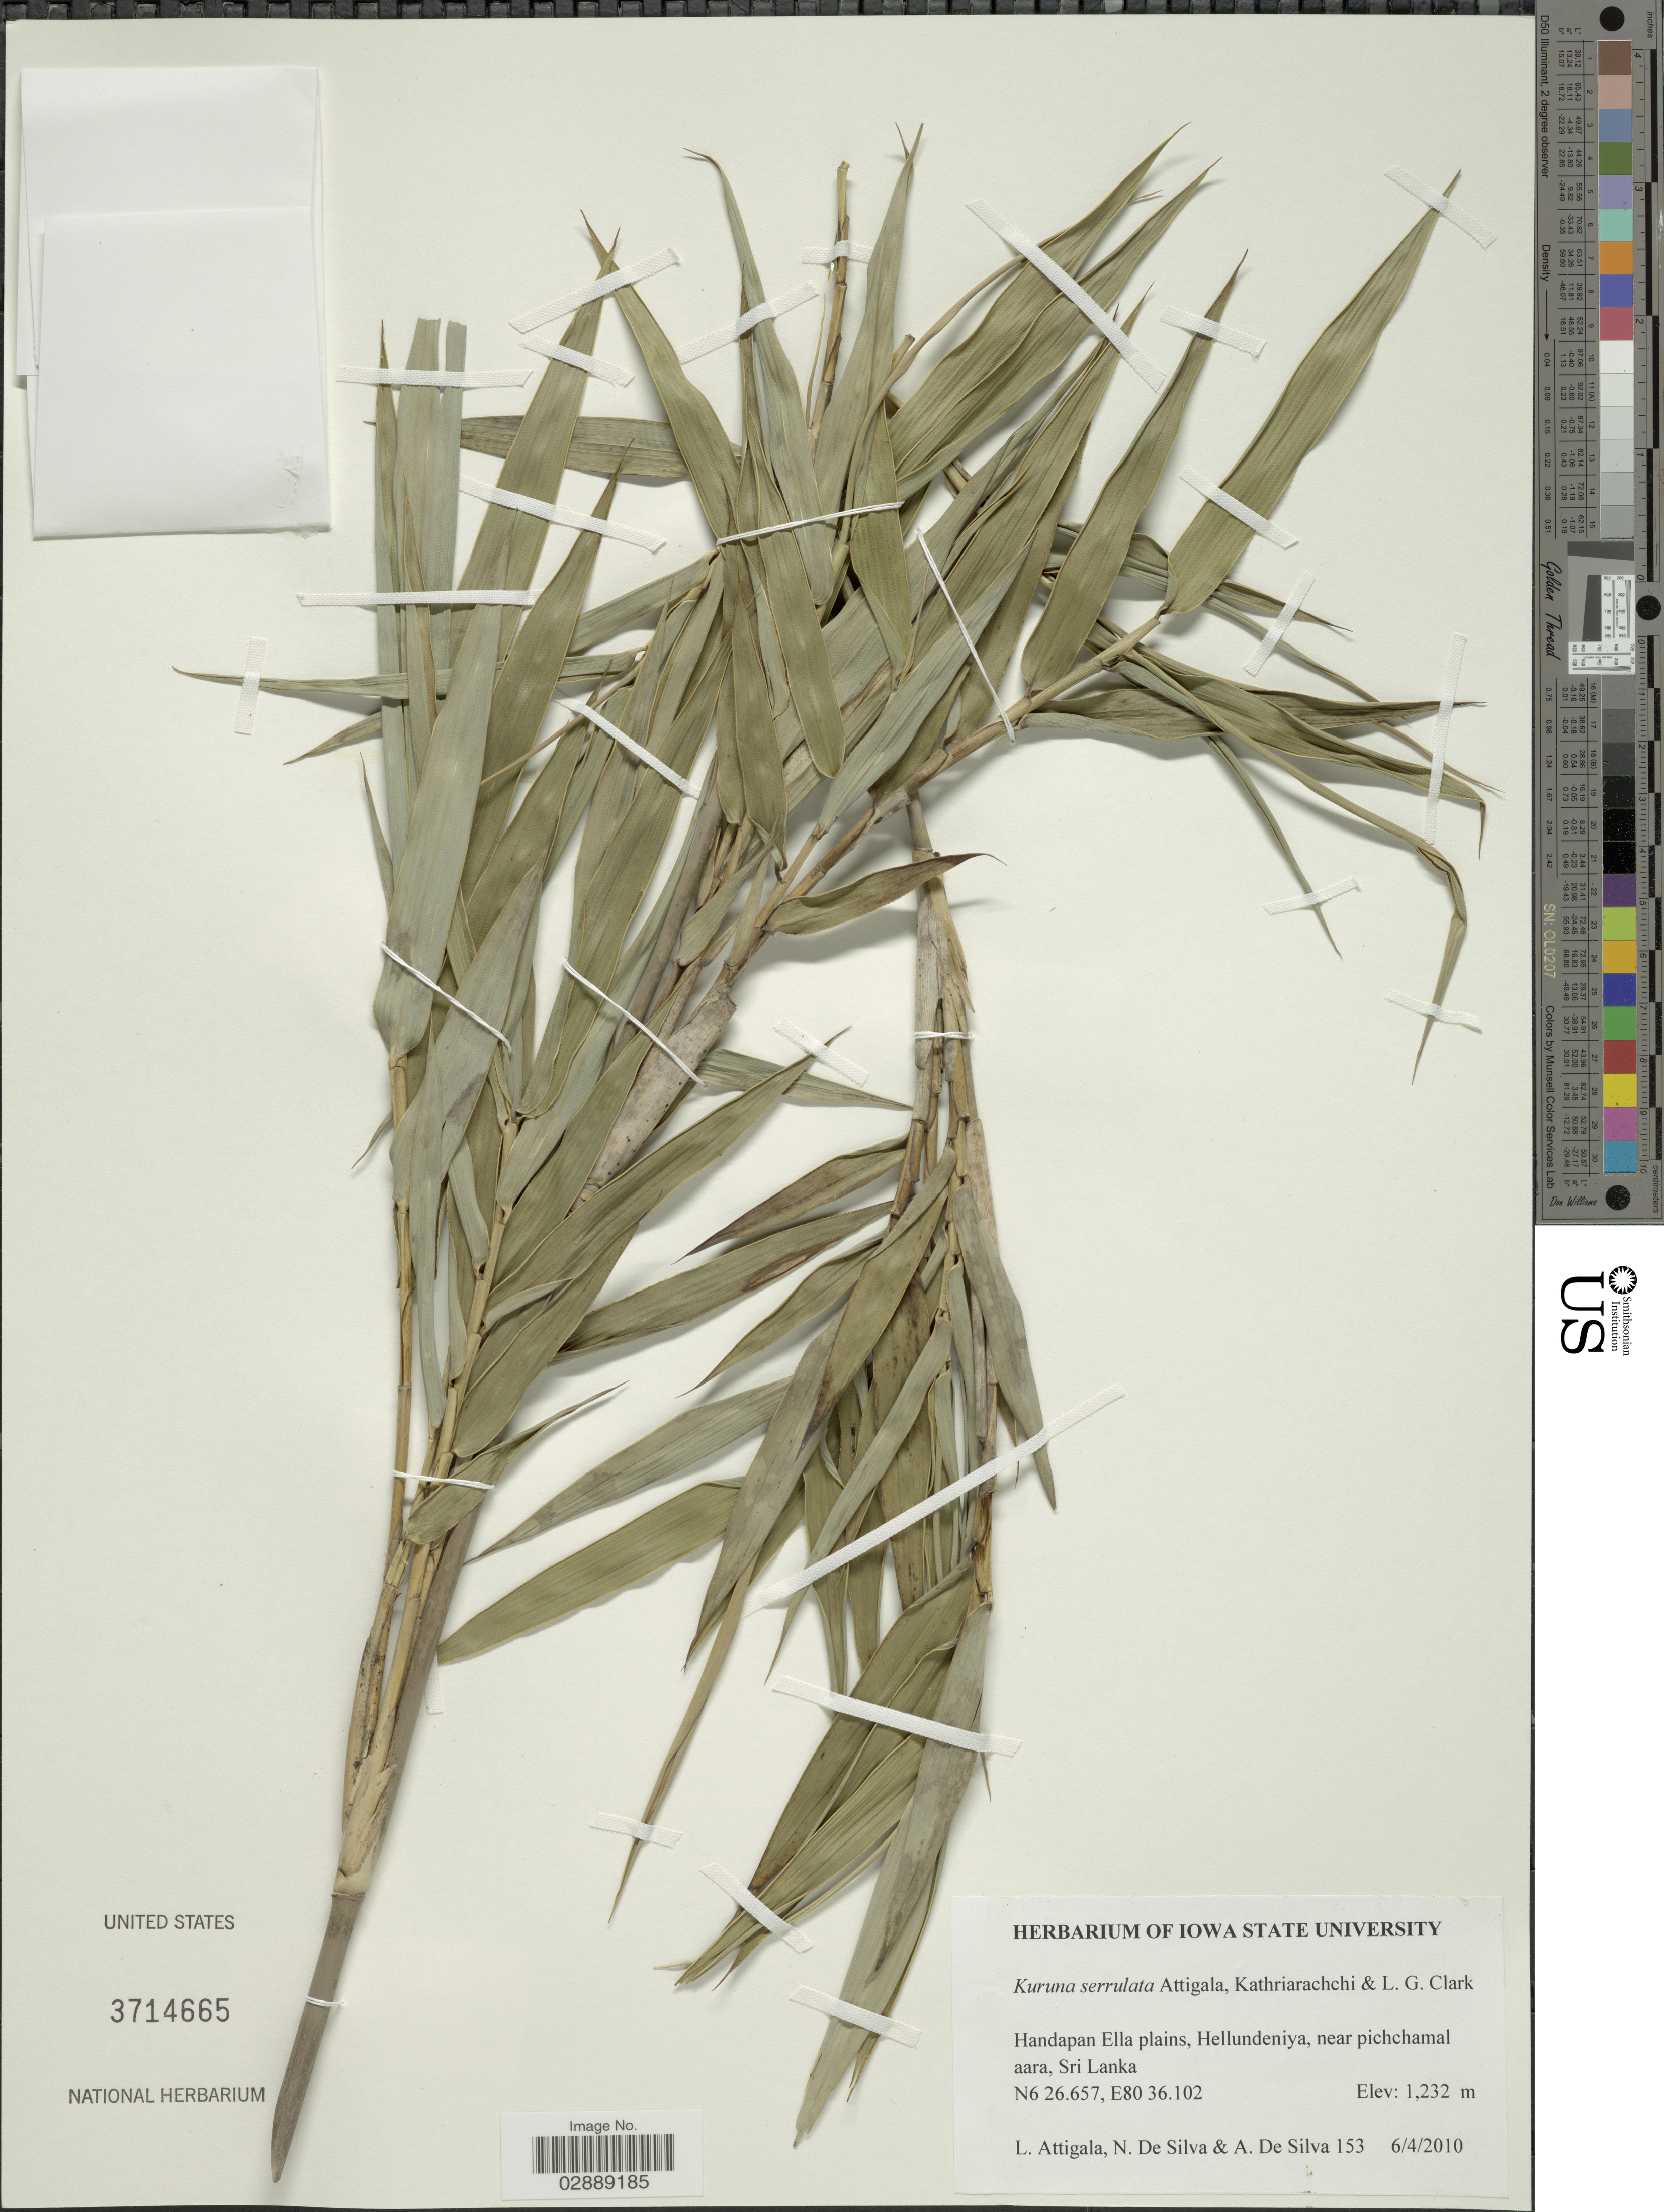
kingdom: Plantae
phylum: Tracheophyta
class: Liliopsida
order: Poales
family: Poaceae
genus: Kuruna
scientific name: Kuruna serrulata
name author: Attigala et al.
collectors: L. Attigala, N. De Silva & A. De Silva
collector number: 153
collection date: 2010-06-04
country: Sri Lanka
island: Sri Lanka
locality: Handapan Ella plains, Hellundeniya, near pichchamal aara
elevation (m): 1232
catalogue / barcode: US 3714665